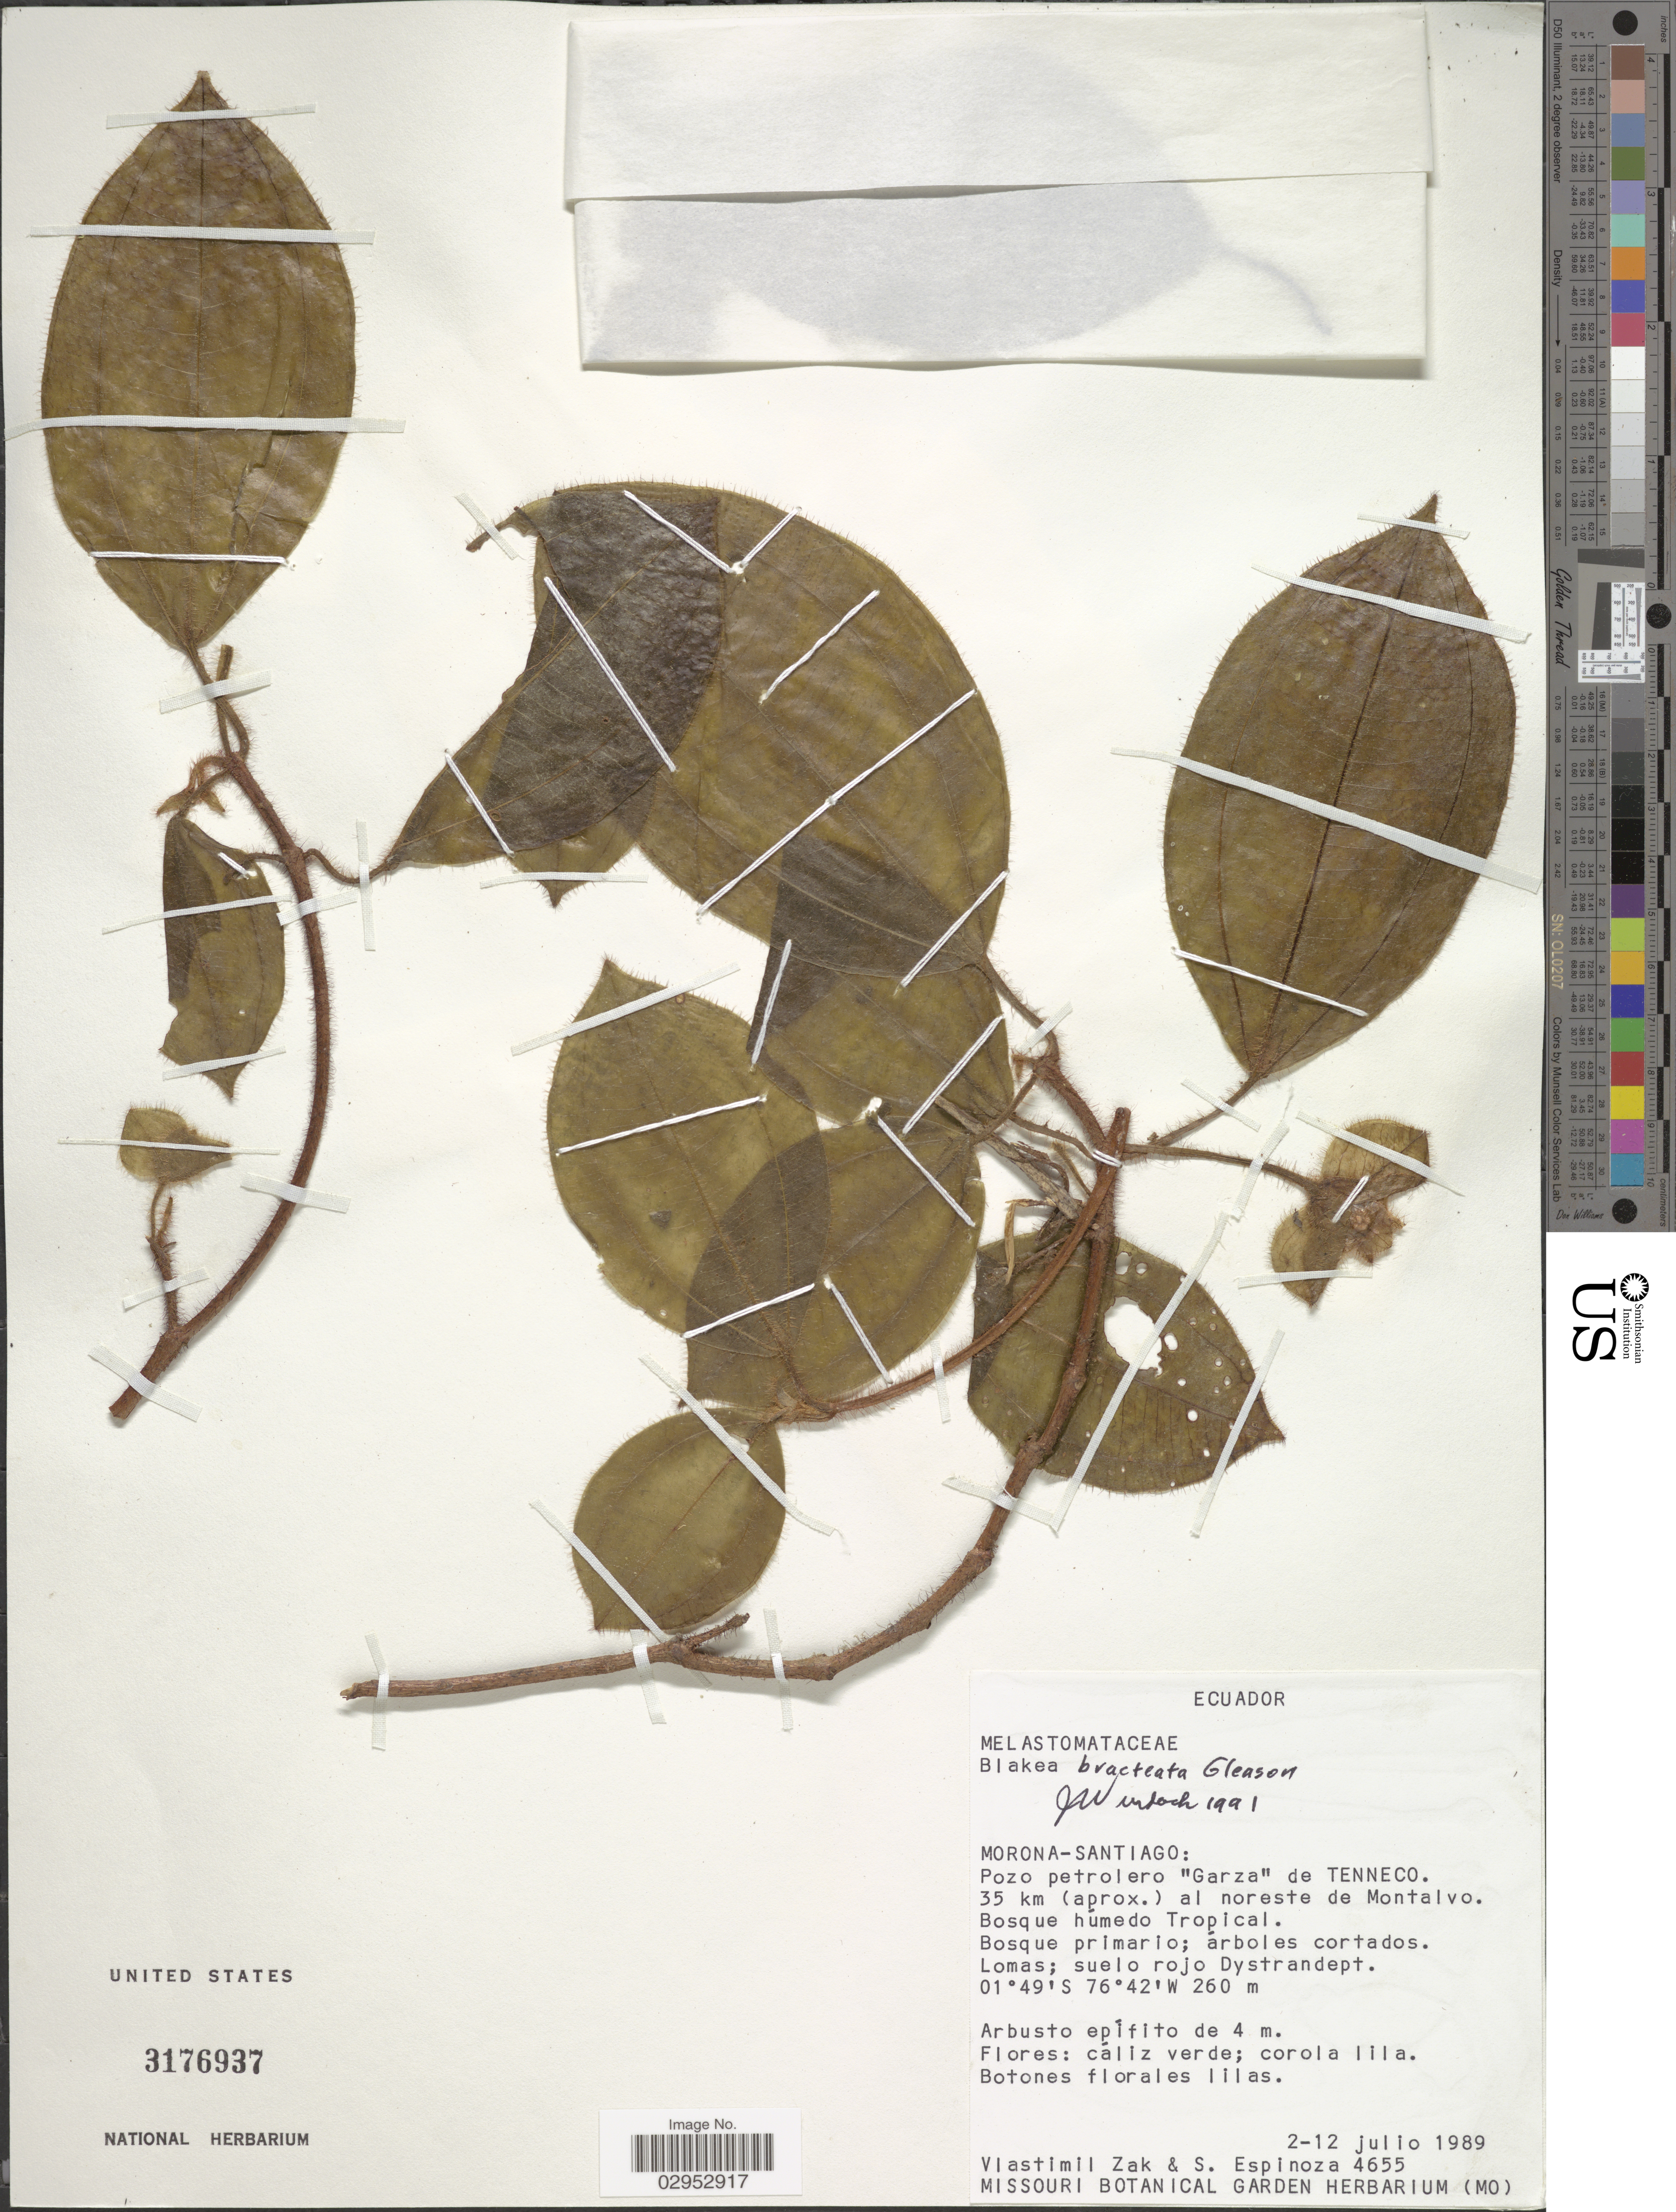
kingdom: Plantae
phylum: Tracheophyta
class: Magnoliopsida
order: Myrtales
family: Melastomataceae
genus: Blakea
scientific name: Blakea bracteata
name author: Gleason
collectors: V. Zak & S. Espinoza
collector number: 4655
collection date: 1989-07-02/1989-07-12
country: Ecuador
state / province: Morona-Santiago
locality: Pozo petrolero "Garza" de TENNECO. 35 km (aprox.) al noreste de Montalvo.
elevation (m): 260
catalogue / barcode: US 3176937